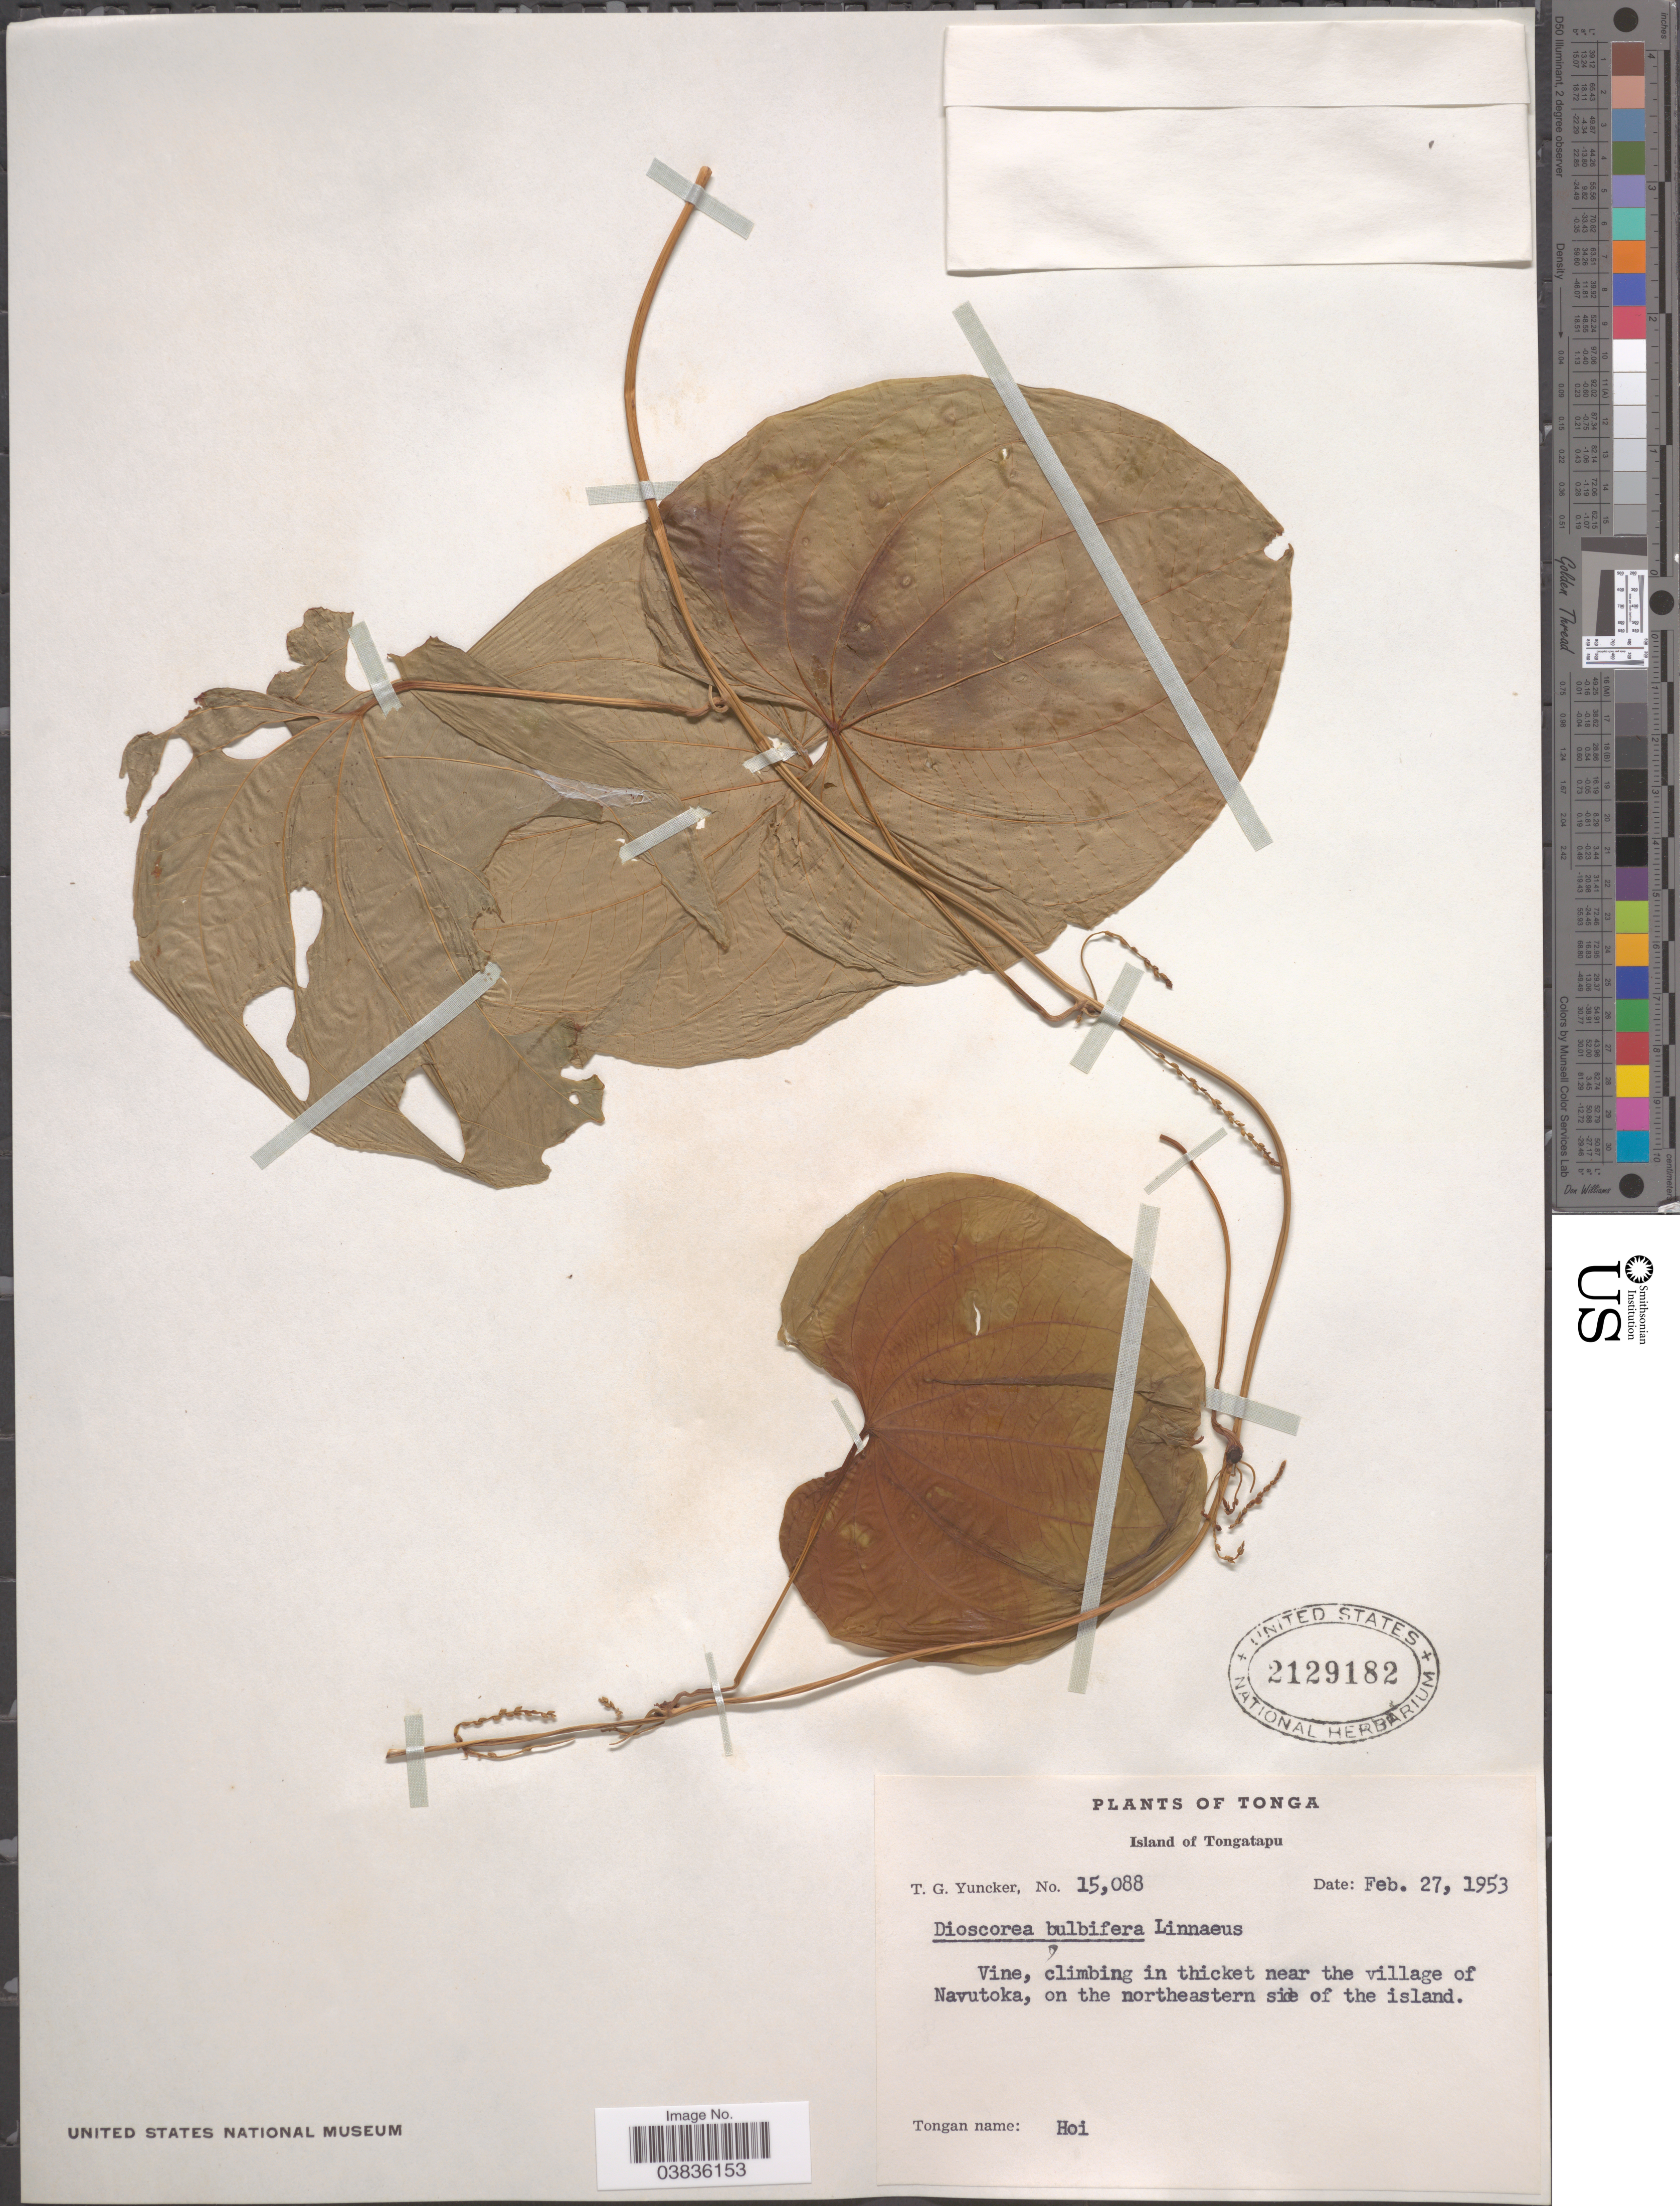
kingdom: Plantae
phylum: Tracheophyta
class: Liliopsida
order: Dioscoreales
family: Dioscoreaceae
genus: Dioscorea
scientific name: Dioscorea bulbifera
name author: L.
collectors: T. G. Yuncker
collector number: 15088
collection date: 1953-02-27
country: Tonga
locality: Island of Tongatapu. Near the village of Navutoka, on the northeastern side of the island.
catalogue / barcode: US 2129182